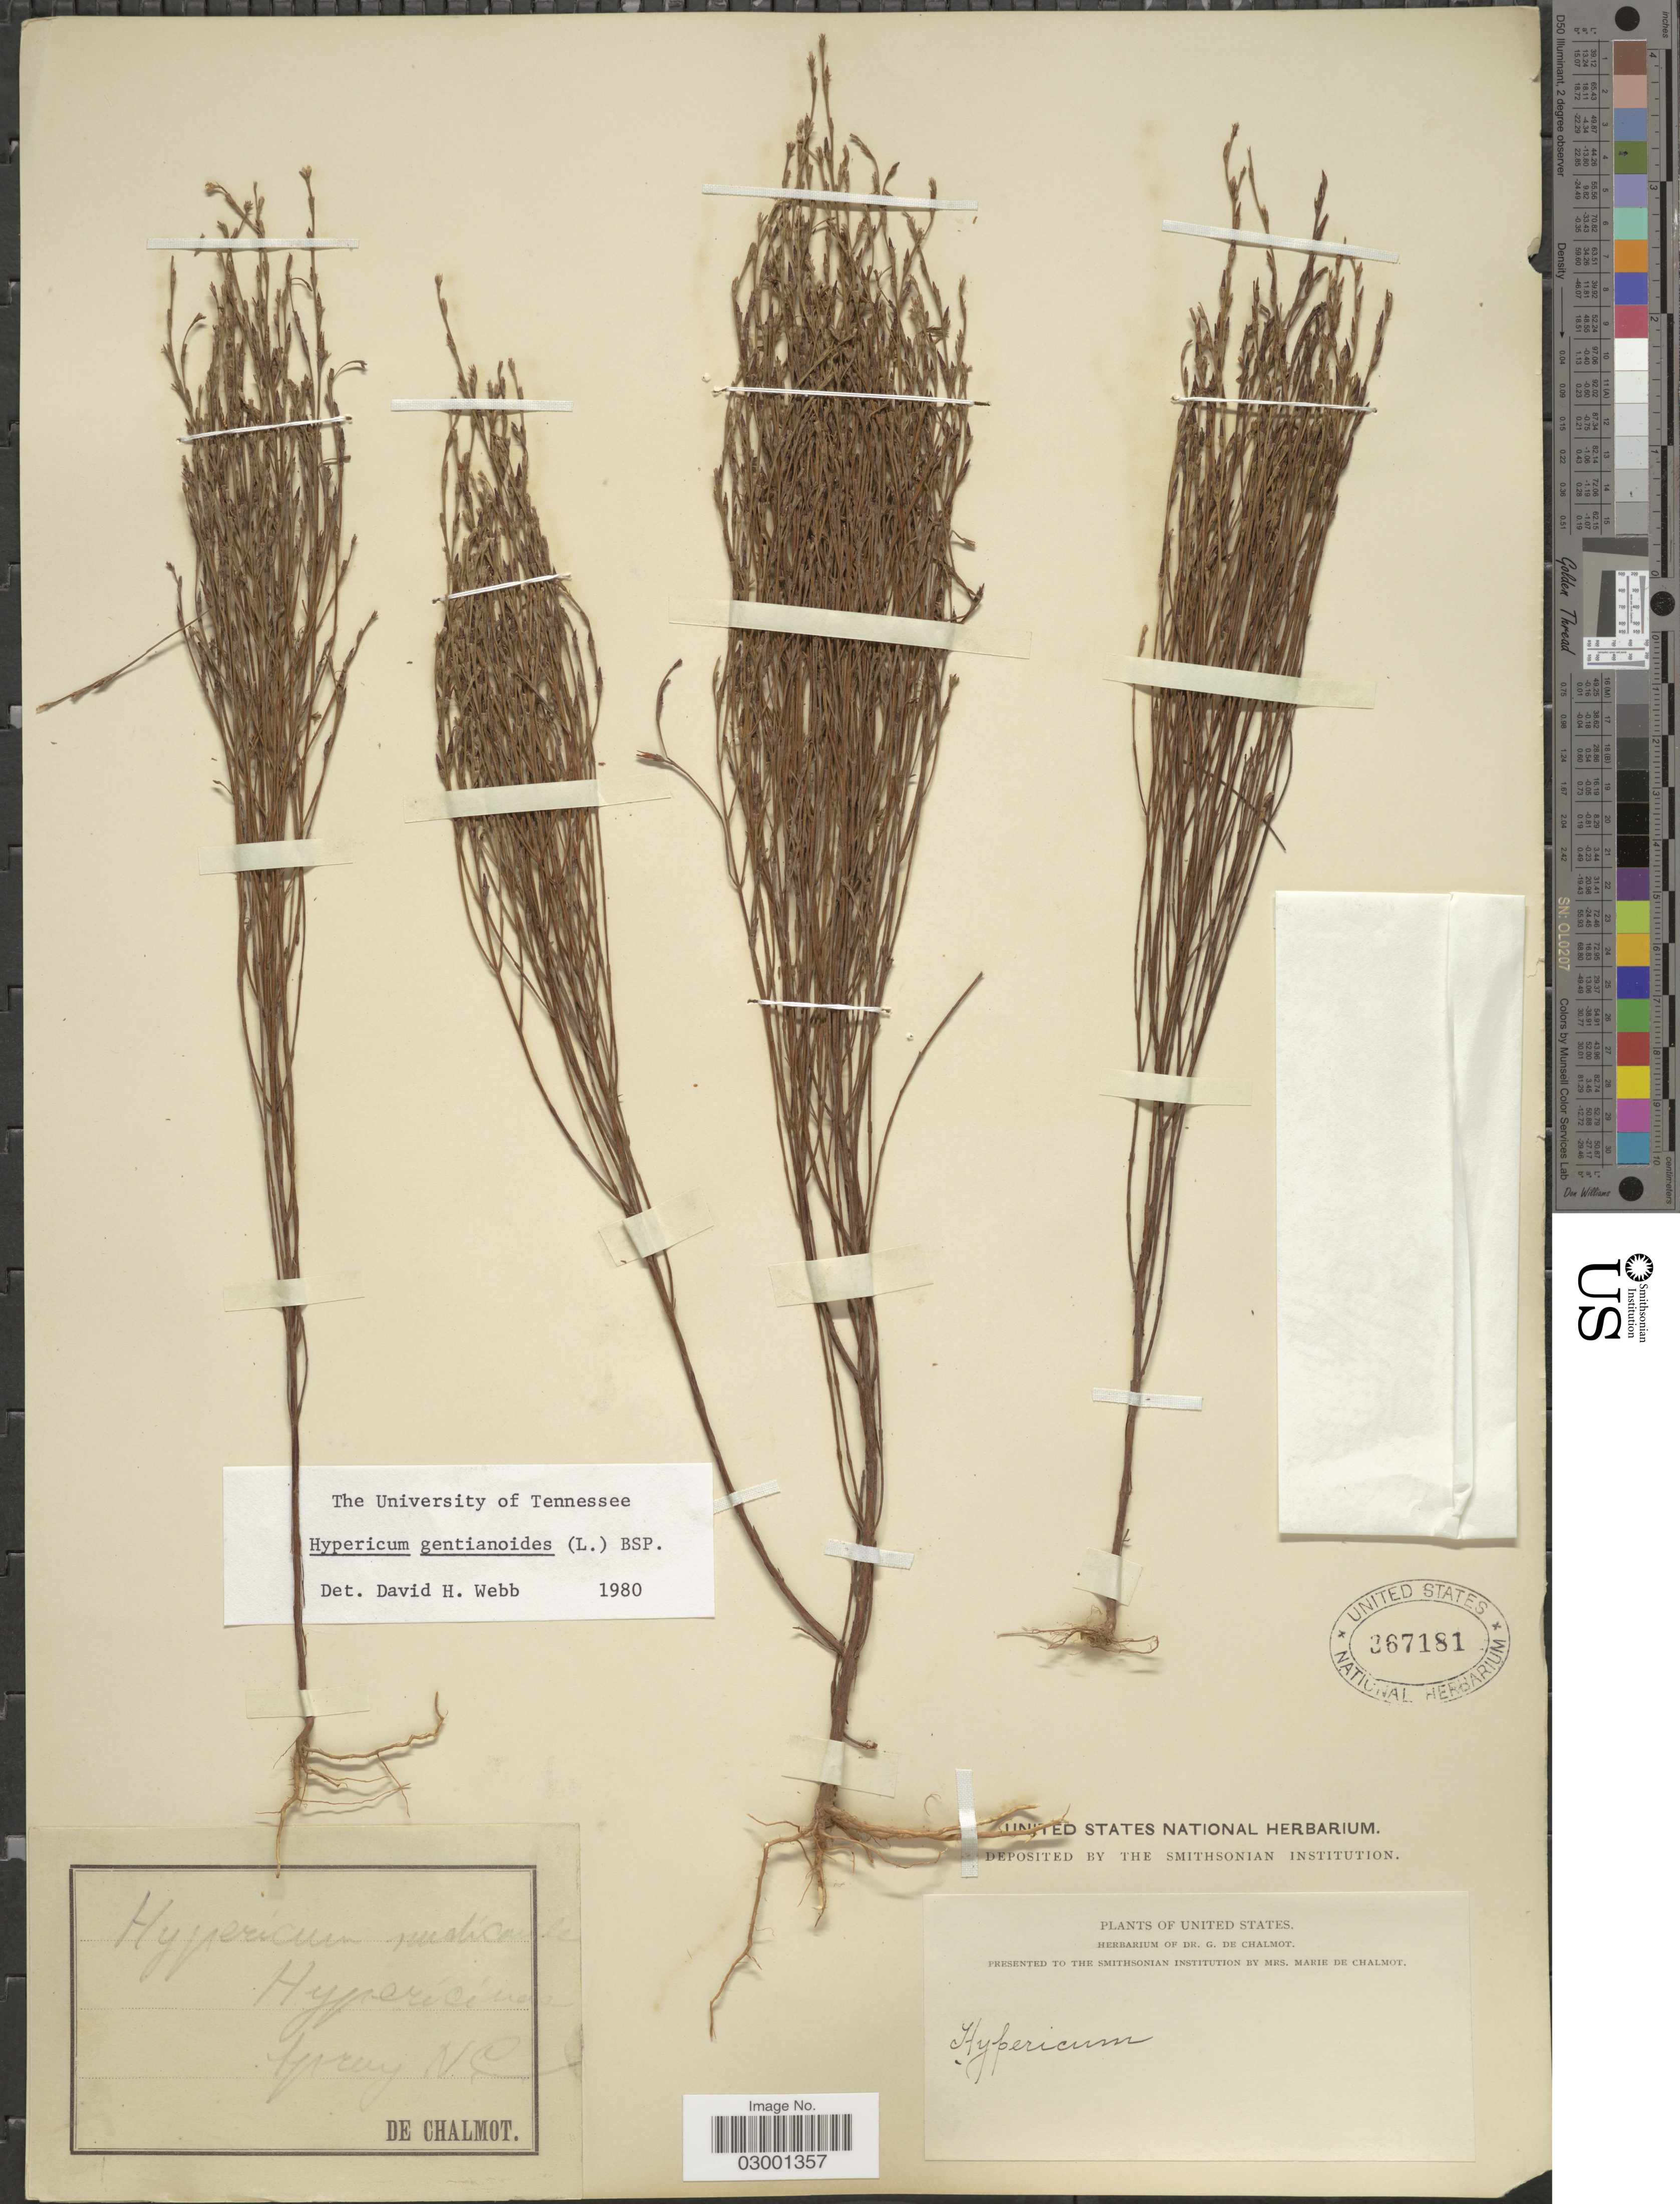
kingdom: Plantae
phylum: Tracheophyta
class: Magnoliopsida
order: Malpighiales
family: Hypericaceae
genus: Hypericum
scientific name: Hypericum gentianoides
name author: (L.) Britton, Stearns & Poggenb.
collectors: G. de Chalmot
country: United States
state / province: North Carolina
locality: Spray.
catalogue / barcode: US 367181